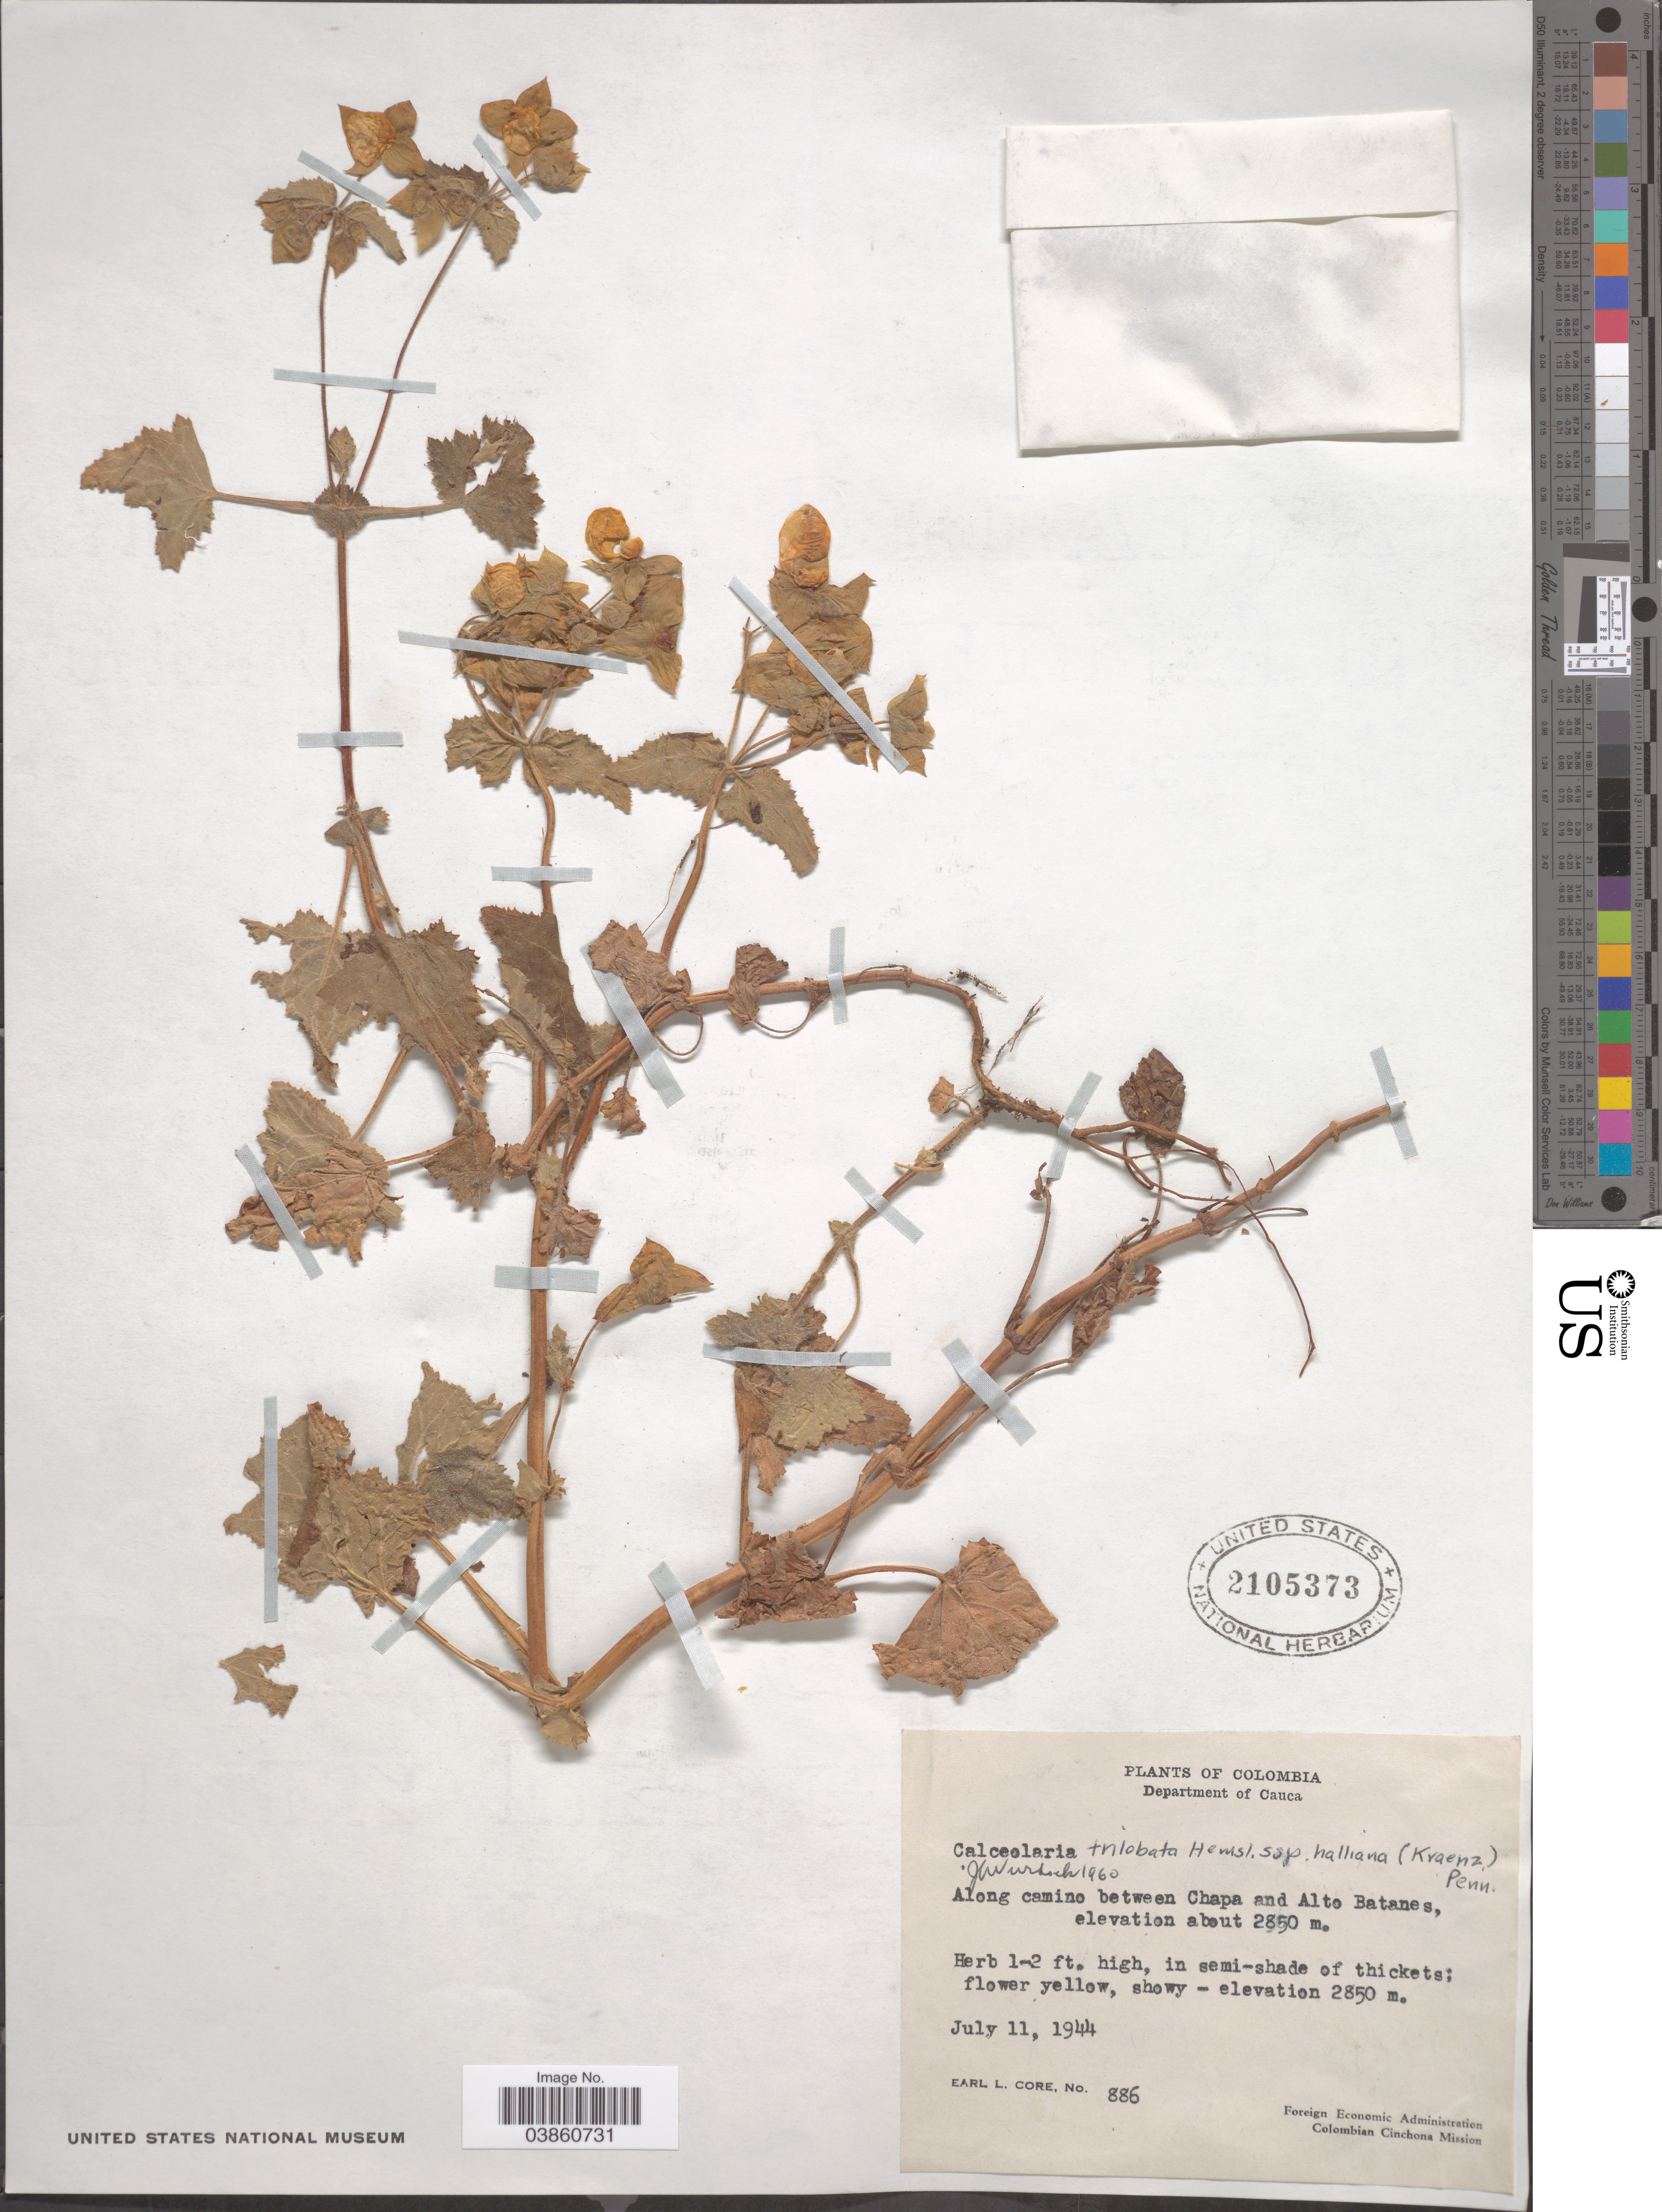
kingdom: Plantae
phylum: Tracheophyta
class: Magnoliopsida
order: Lamiales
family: Calceolariaceae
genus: Calceolaria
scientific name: Calceolaria trilobata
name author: Hemsl.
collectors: E. L. Core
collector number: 886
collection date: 1944-07-11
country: Colombia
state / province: Cauca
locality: Department of Cauca. Along camino between Chapa and Alto Batanes.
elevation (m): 2850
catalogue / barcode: US 2105373